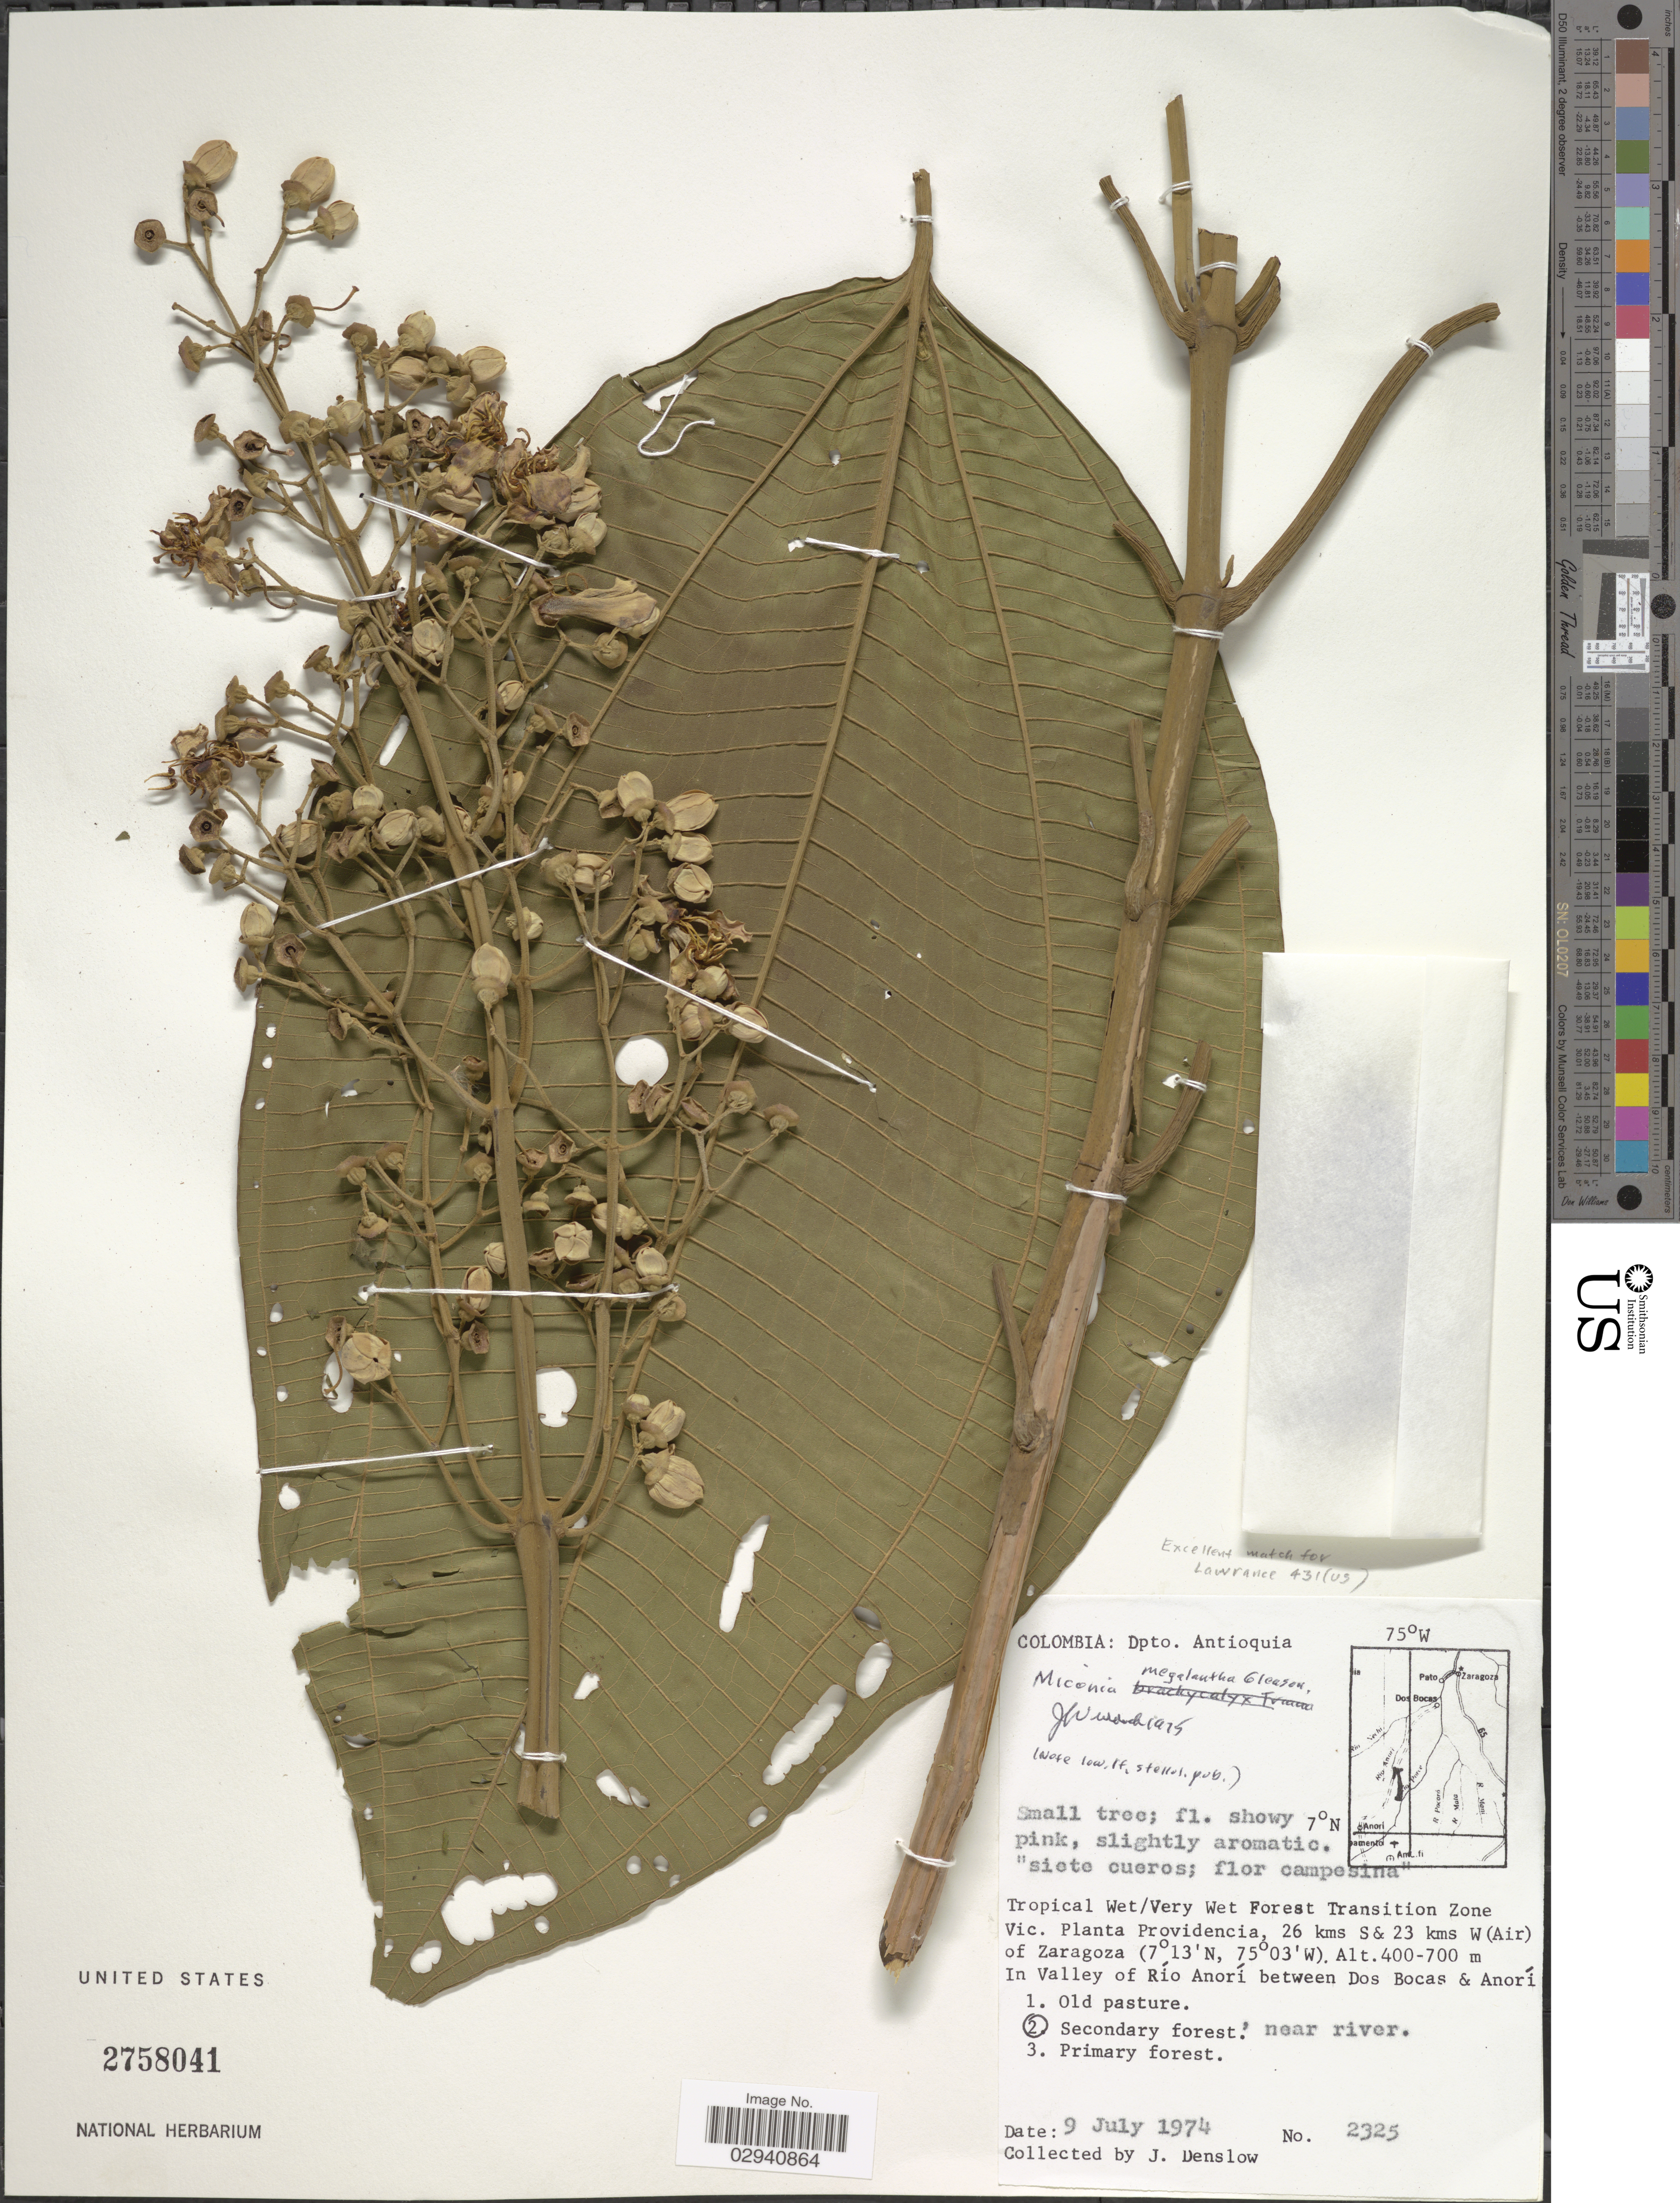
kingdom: Plantae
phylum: Tracheophyta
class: Magnoliopsida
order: Myrtales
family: Melastomataceae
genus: Miconia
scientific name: Miconia megalantha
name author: Gleason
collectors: J. Denslow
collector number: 2325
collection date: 1974-07-09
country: Colombia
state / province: Antioquia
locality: Dpto. Antioquia. Vic. Planta Providencia, 26 kms S & 23 kms W (Air) of Zaragoza. In Valley of Río Anorí between Dos Bocas & Anorí.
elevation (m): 400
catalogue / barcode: US 2758041